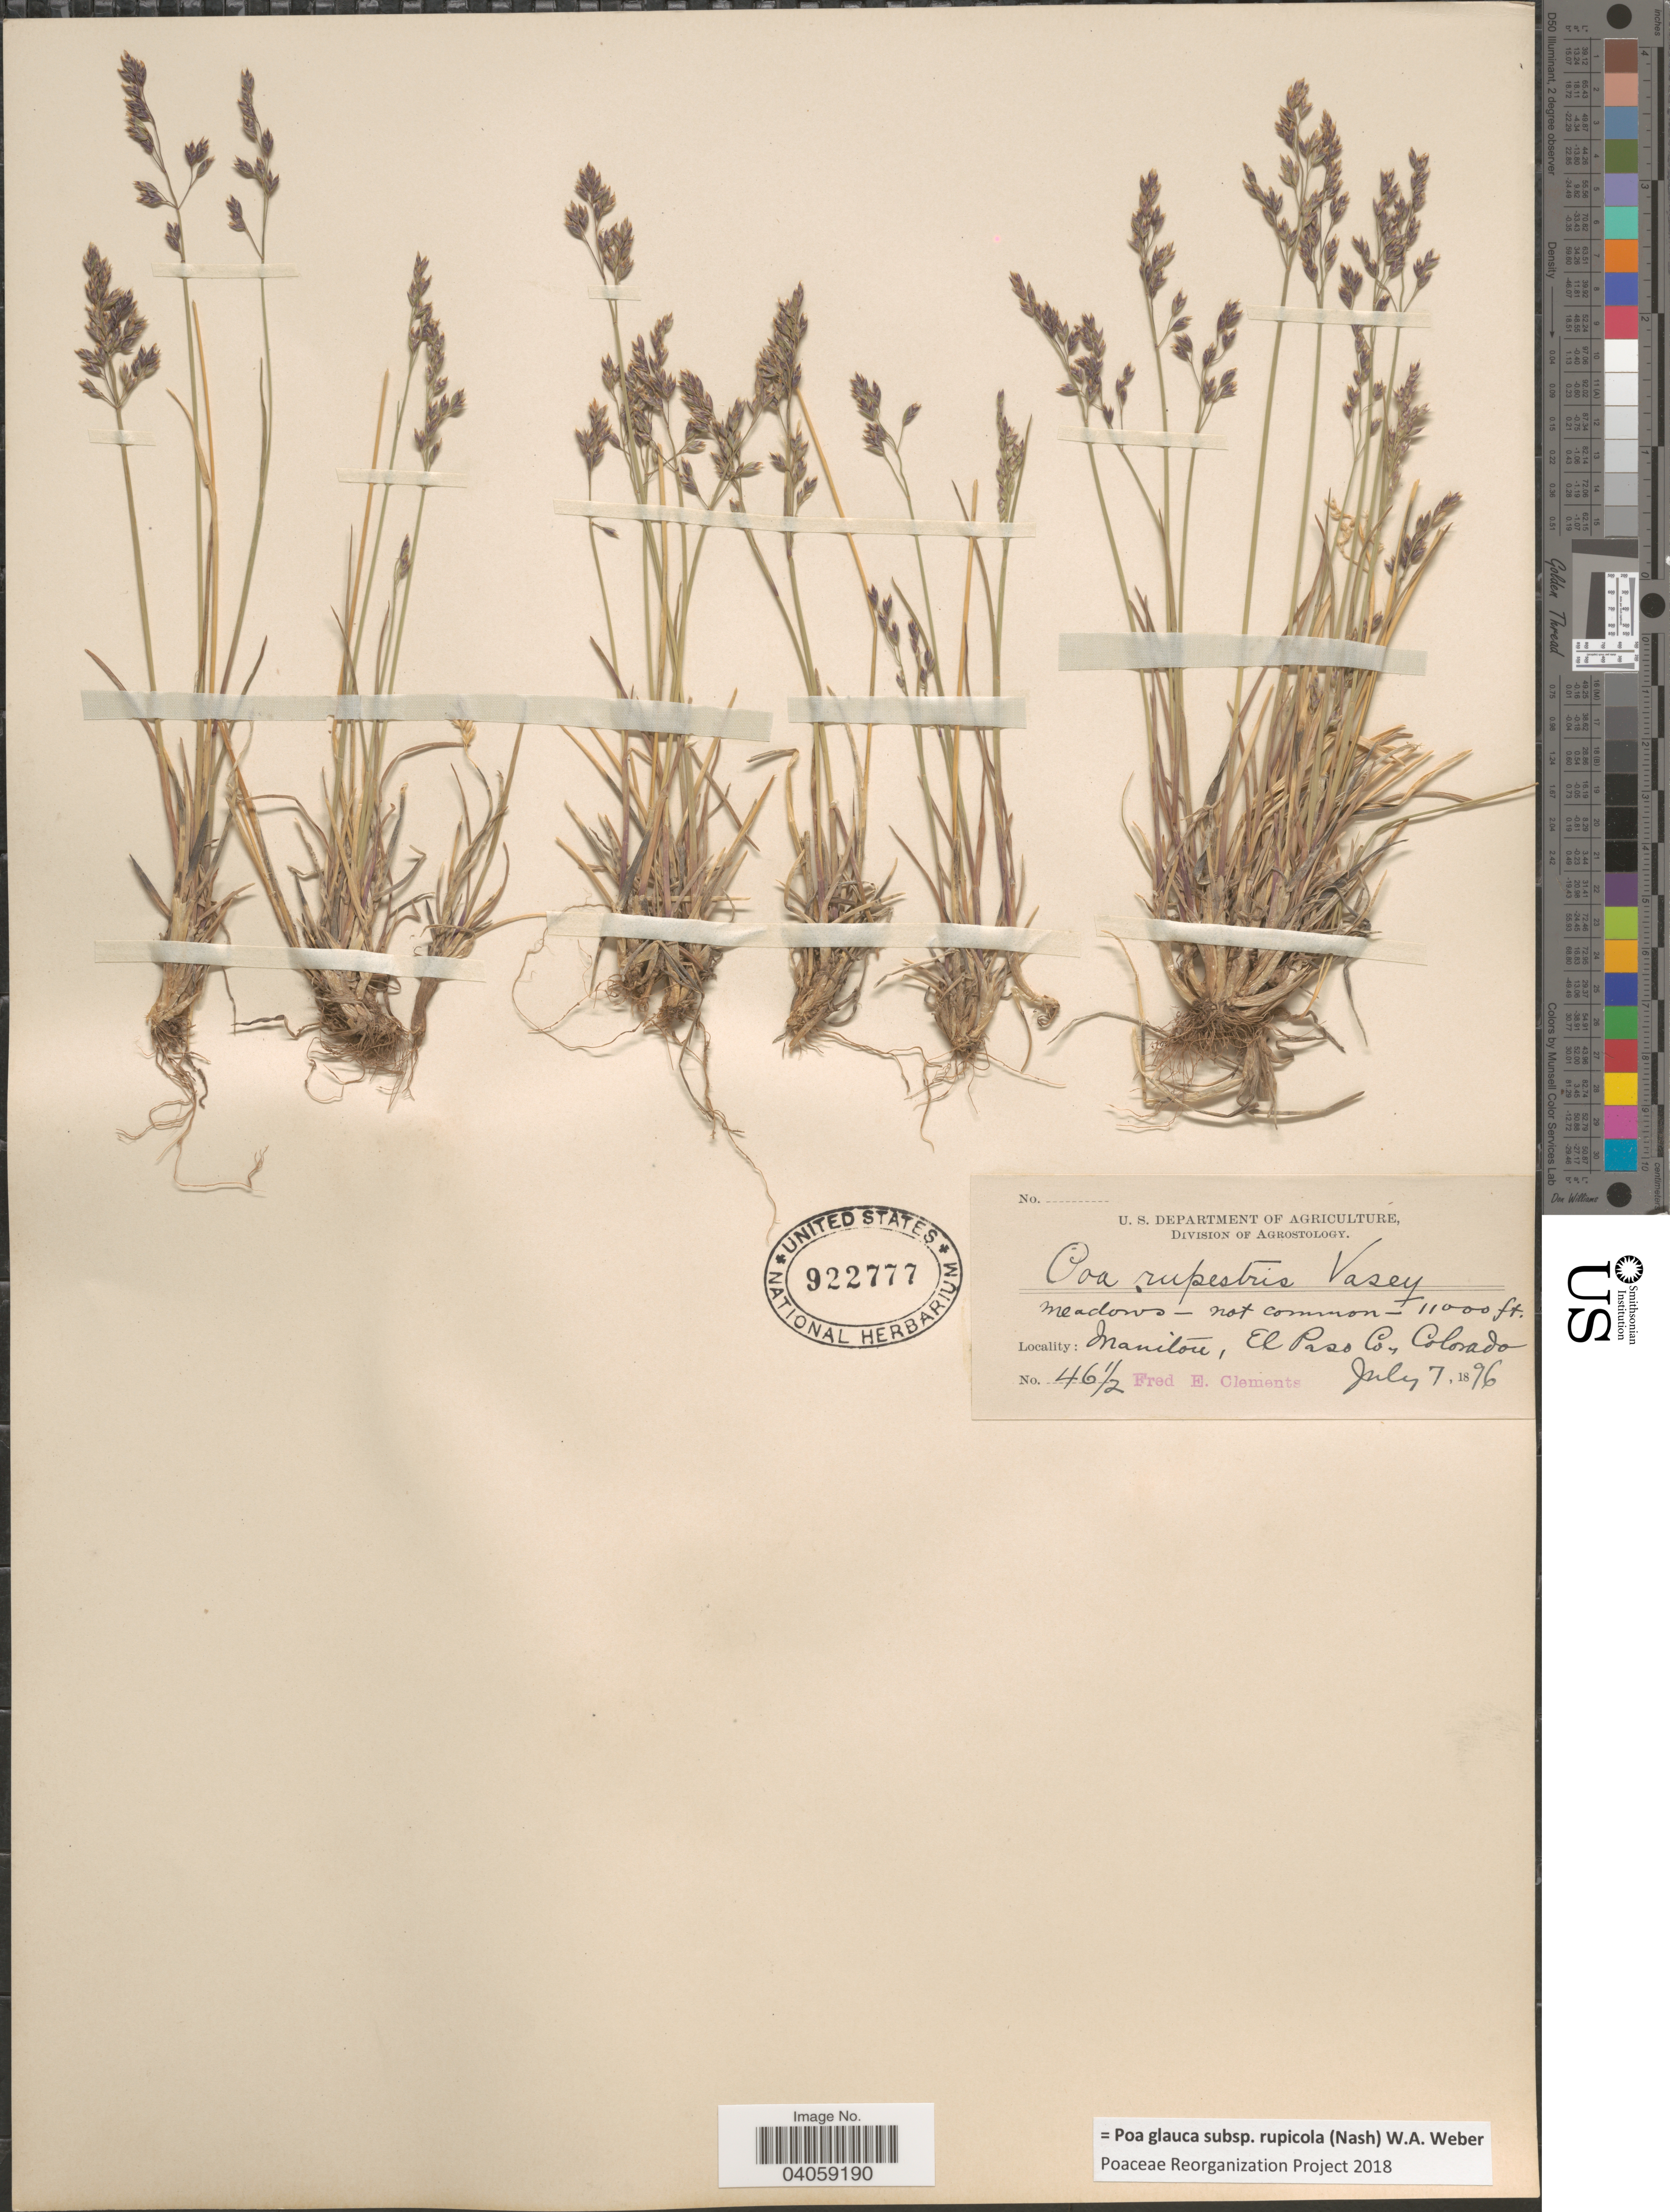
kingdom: Plantae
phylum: Tracheophyta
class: Liliopsida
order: Poales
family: Poaceae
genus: Poa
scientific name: Poa glauca subsp. rupicola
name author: (Nash) W.A. Weber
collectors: F. E. Clements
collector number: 46½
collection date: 1896-07-07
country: United States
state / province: Colorado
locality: Manitou, El Paso Co.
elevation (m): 3353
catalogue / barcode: US 922777